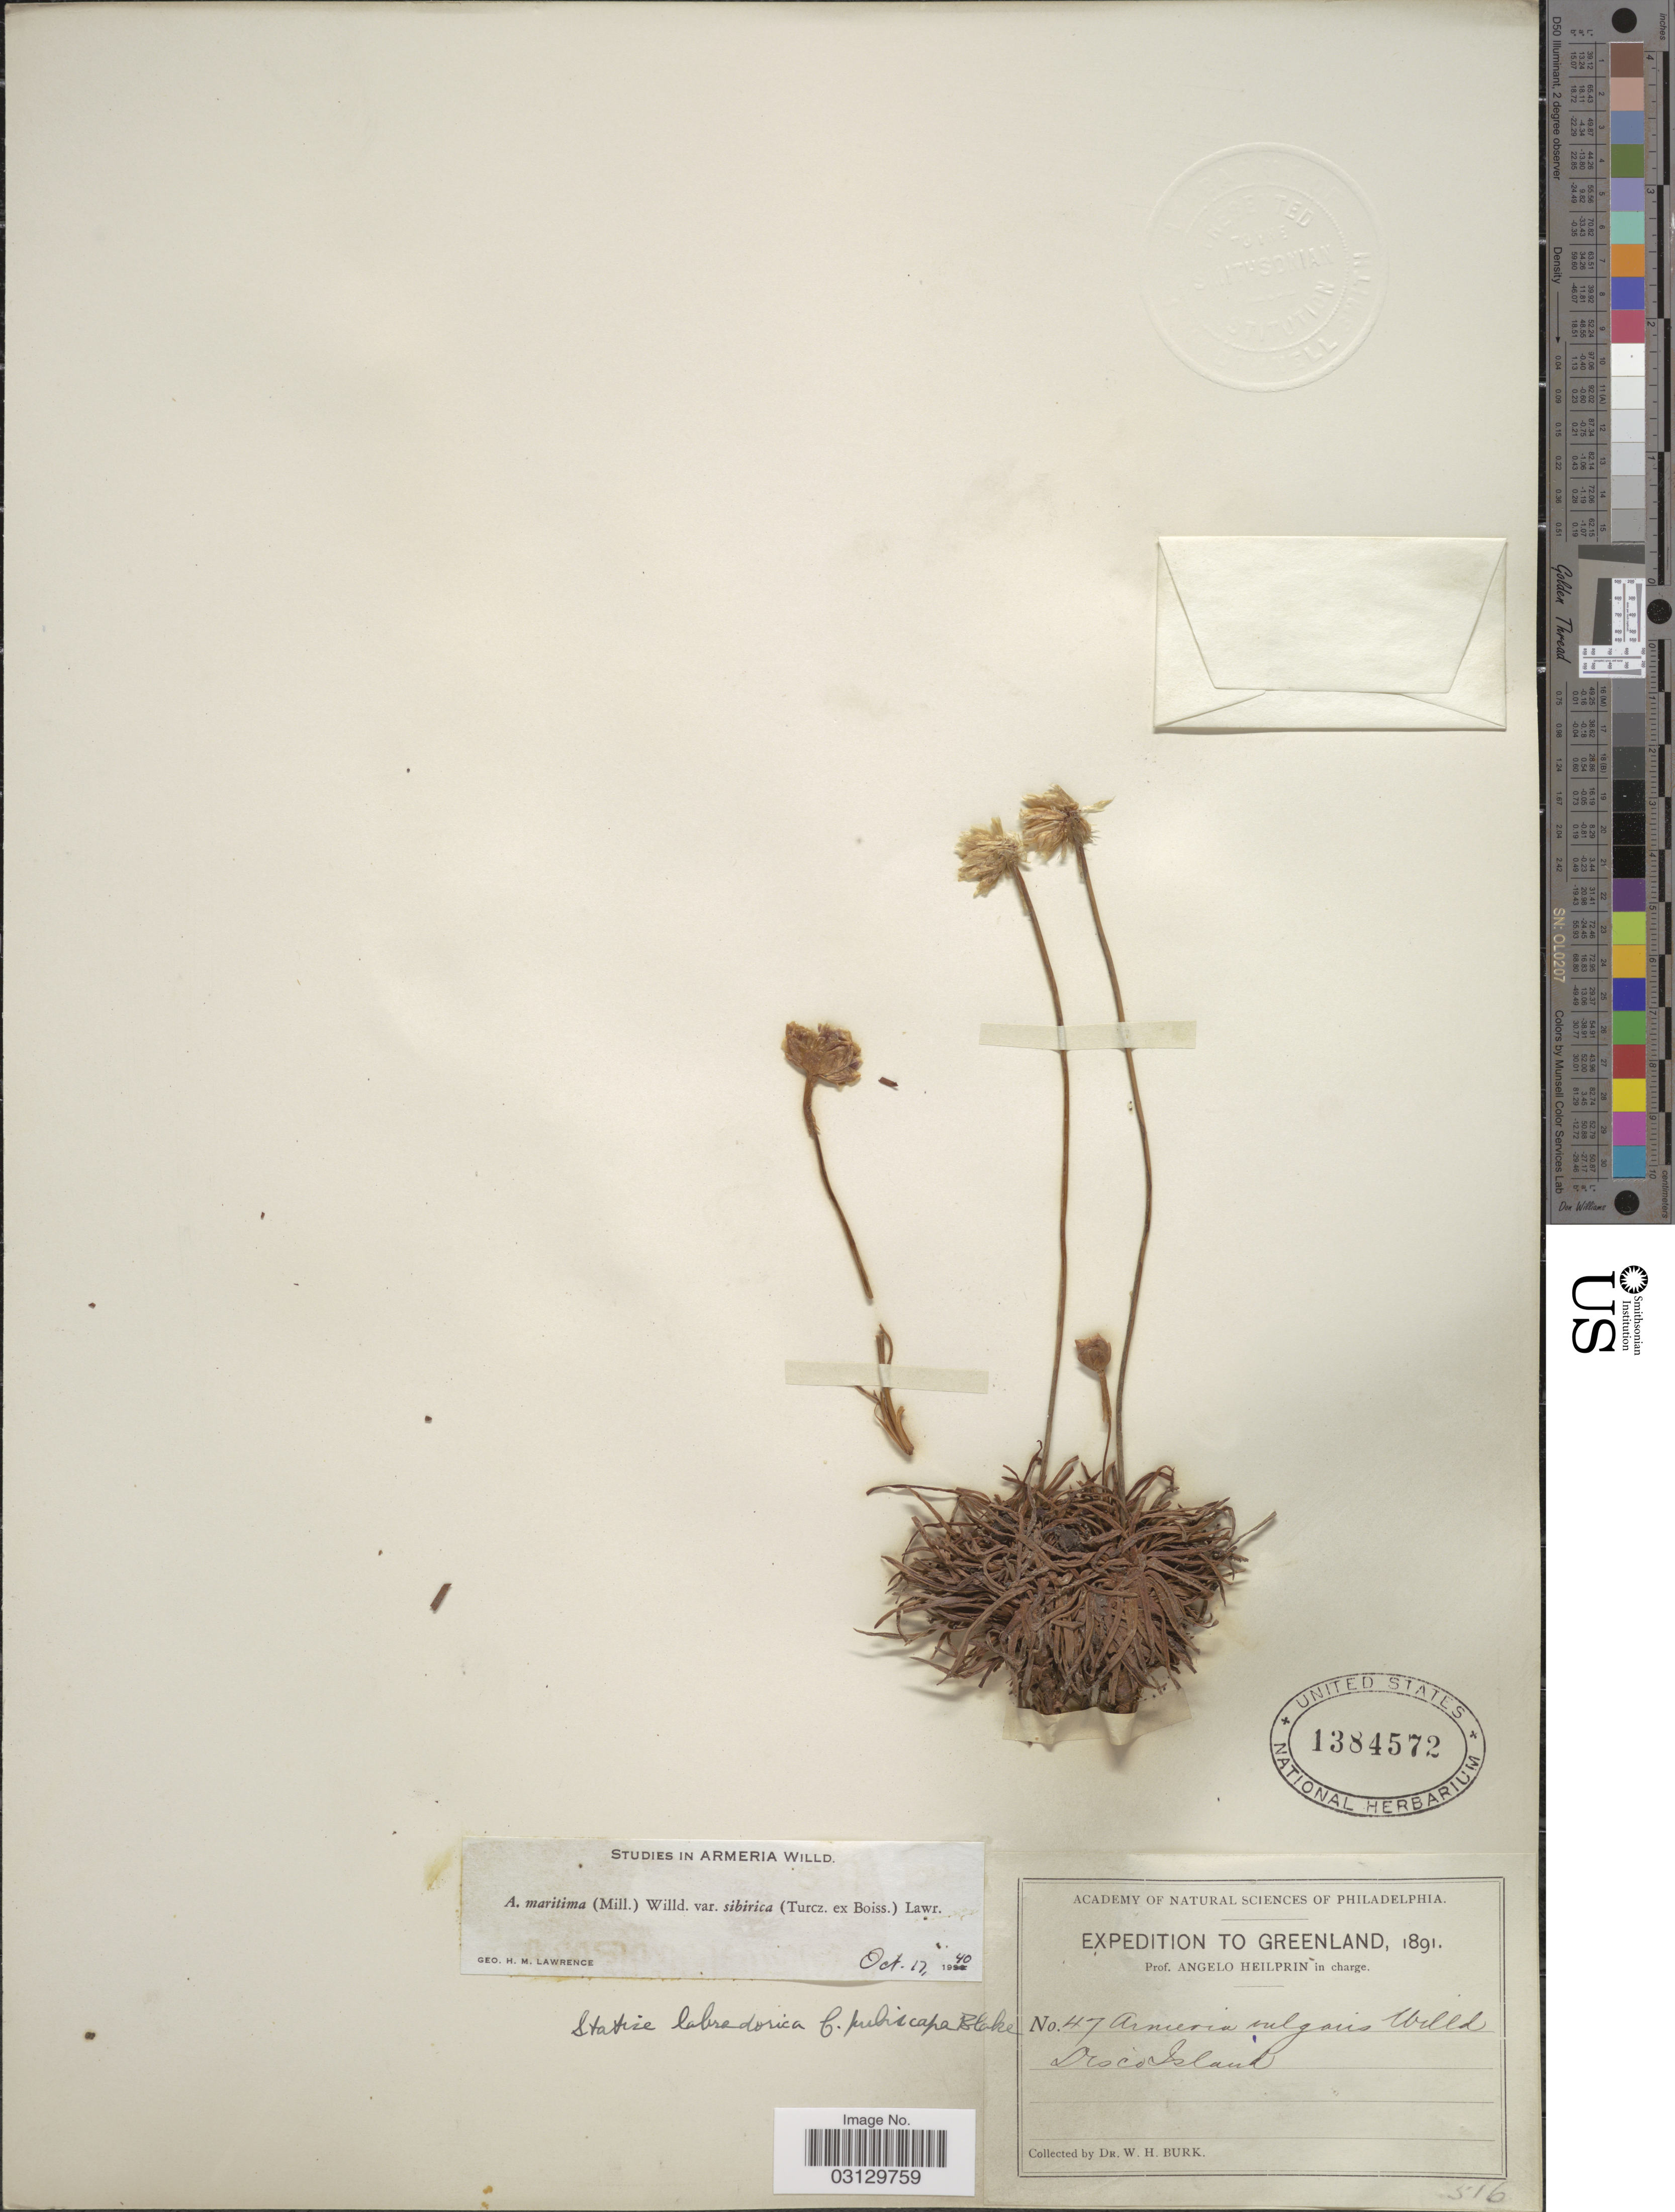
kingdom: Plantae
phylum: Tracheophyta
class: Magnoliopsida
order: Caryophyllales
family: Plumbaginaceae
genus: Armeria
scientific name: Armeria maritima subsp. sibirica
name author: (Turcz. ex Boiss.) Nyman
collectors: W. Burk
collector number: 47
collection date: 1891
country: Greenland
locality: Disco Island.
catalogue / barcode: US 1384572